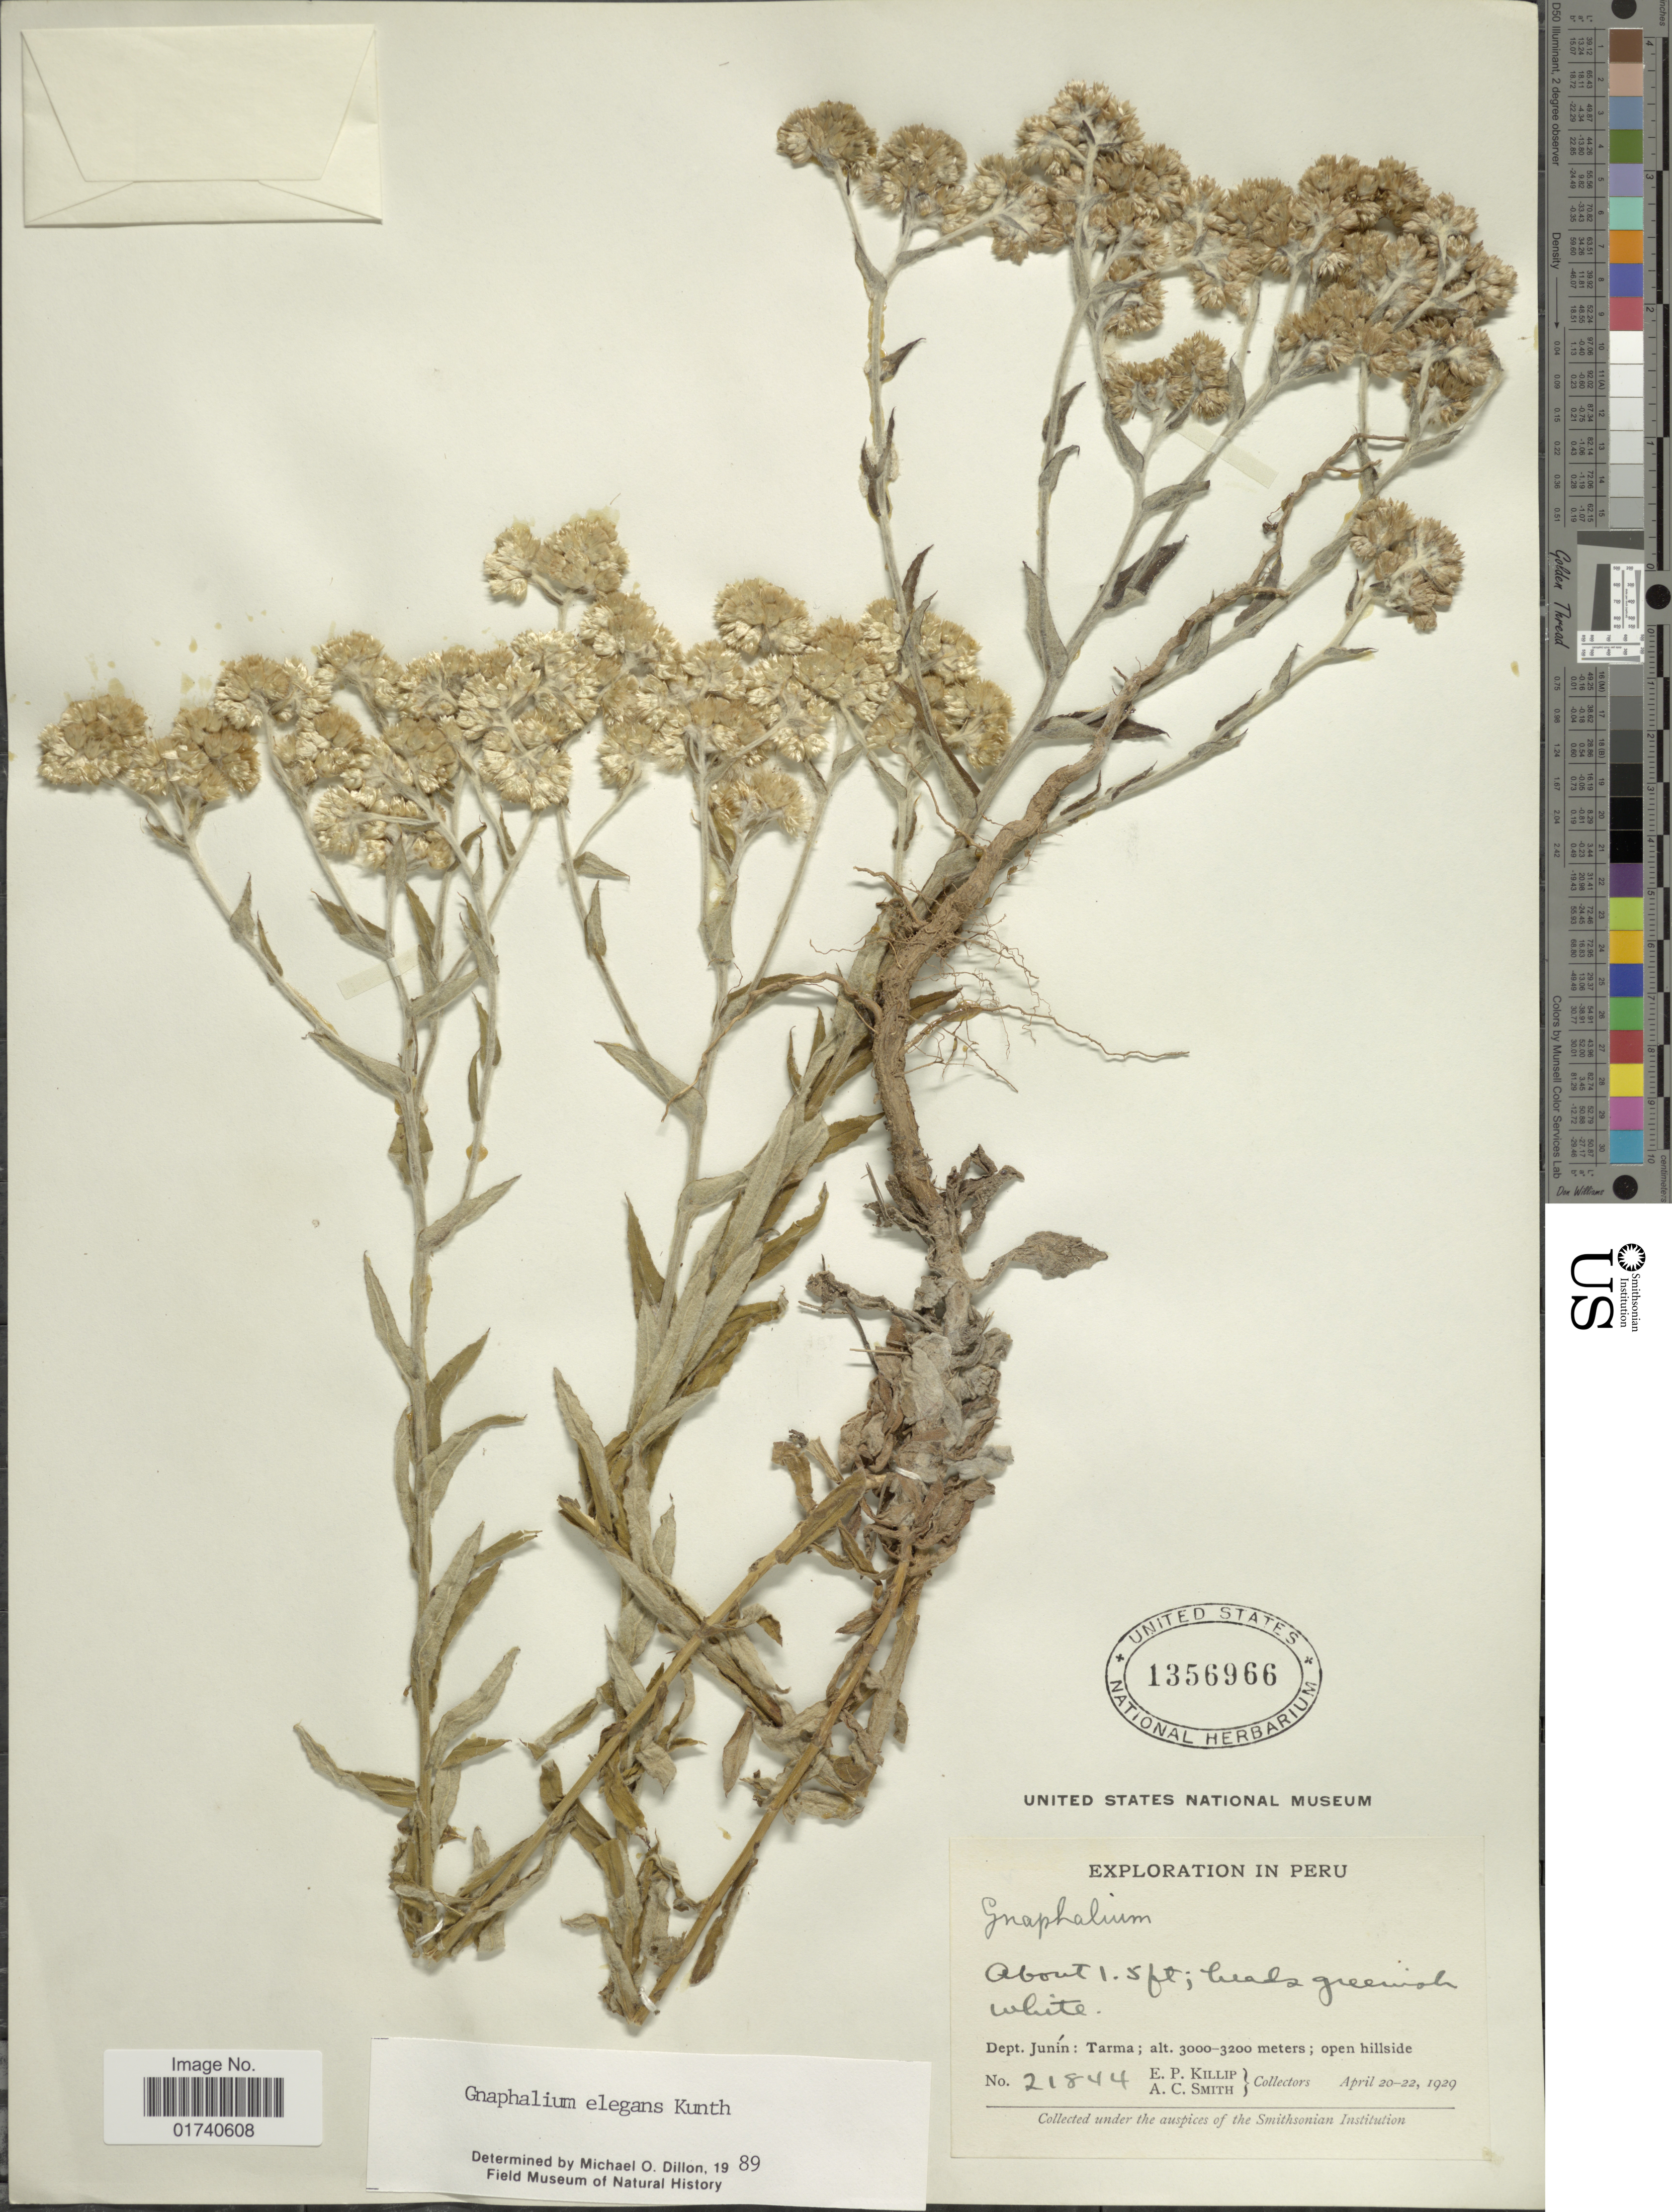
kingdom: Plantae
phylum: Tracheophyta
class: Magnoliopsida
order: Asterales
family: Asteraceae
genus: Pseudognaphalium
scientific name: Pseudognaphalium elegans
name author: (Kunth) Kartesz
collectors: E. P. Killip & A. C. Smith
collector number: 21844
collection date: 1929-04-20/1929-04-22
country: Peru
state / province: Junín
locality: Dept. Junin: Tarma.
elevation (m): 3000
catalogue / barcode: US 1356966